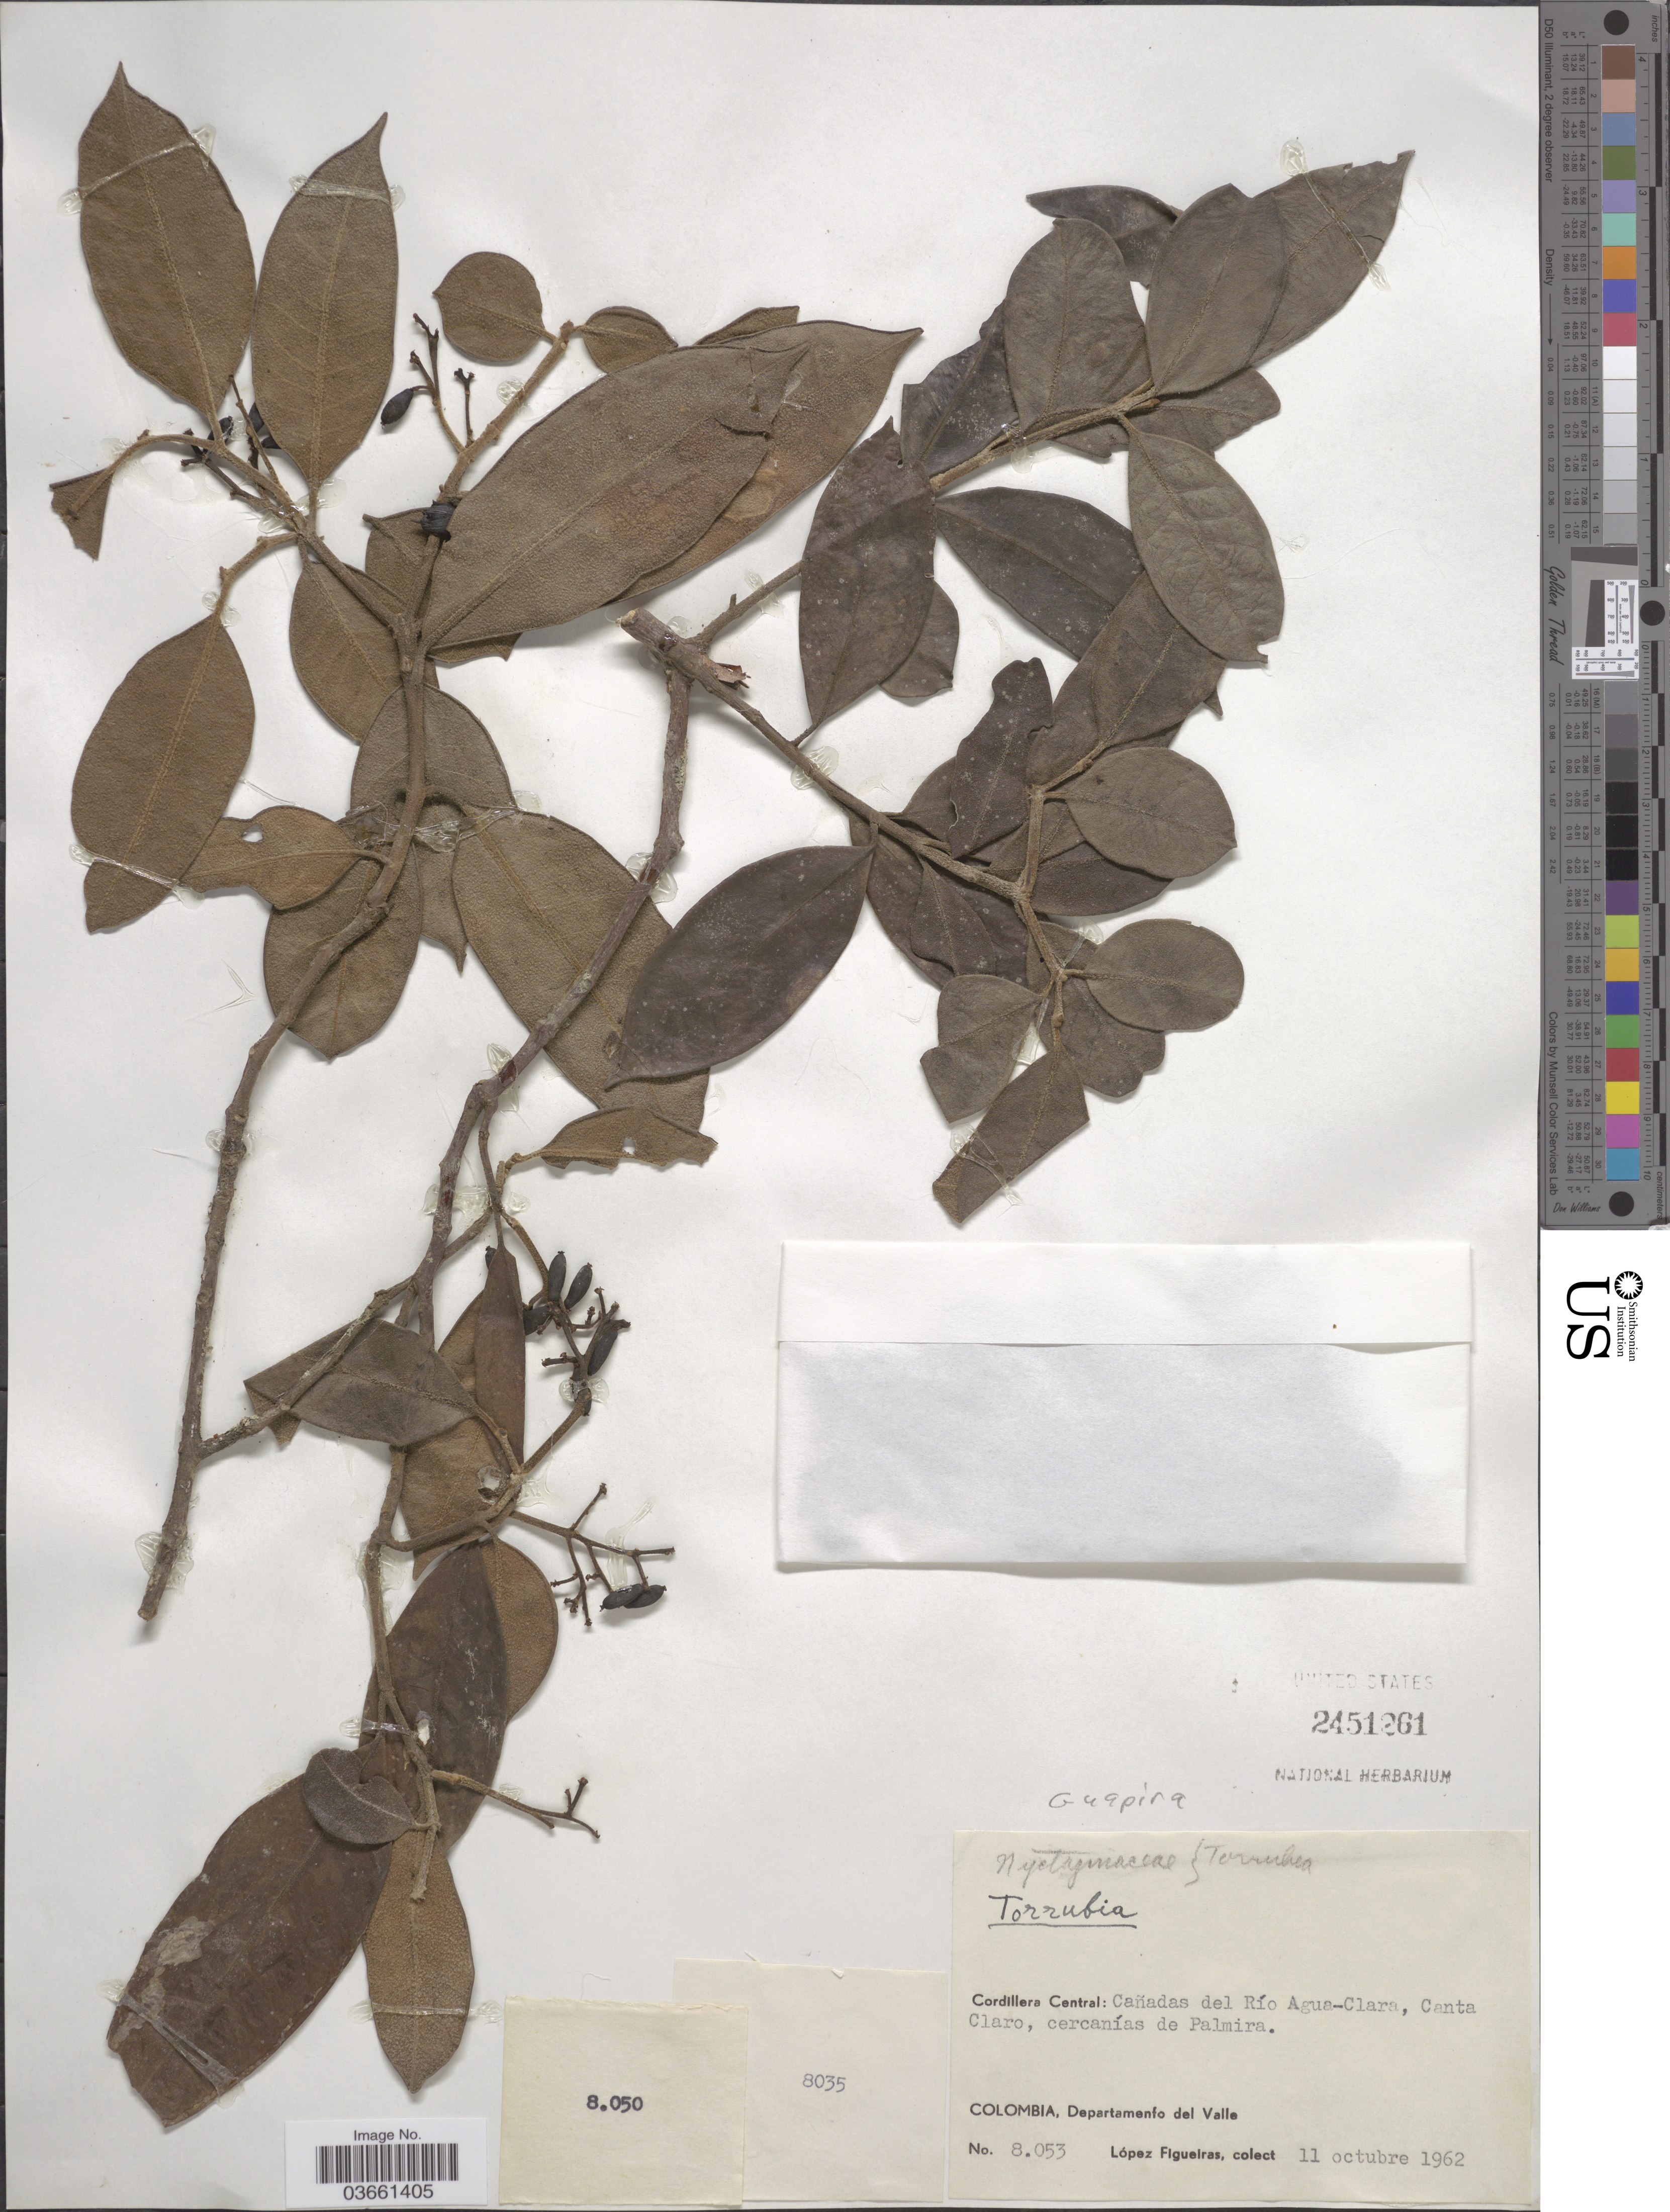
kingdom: Plantae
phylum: Tracheophyta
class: Magnoliopsida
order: Caryophyllales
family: Nyctaginaceae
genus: Guapira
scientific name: Guapira sp.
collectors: M. López Figueiras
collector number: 8053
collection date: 1962-10-11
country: Colombia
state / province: Valle del Cauca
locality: Cordillera Central: Cañadas del Río Agua-Clara, Canta Claro, cercaniás de Palmira. Departamento del Valle.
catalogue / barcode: US 2451261